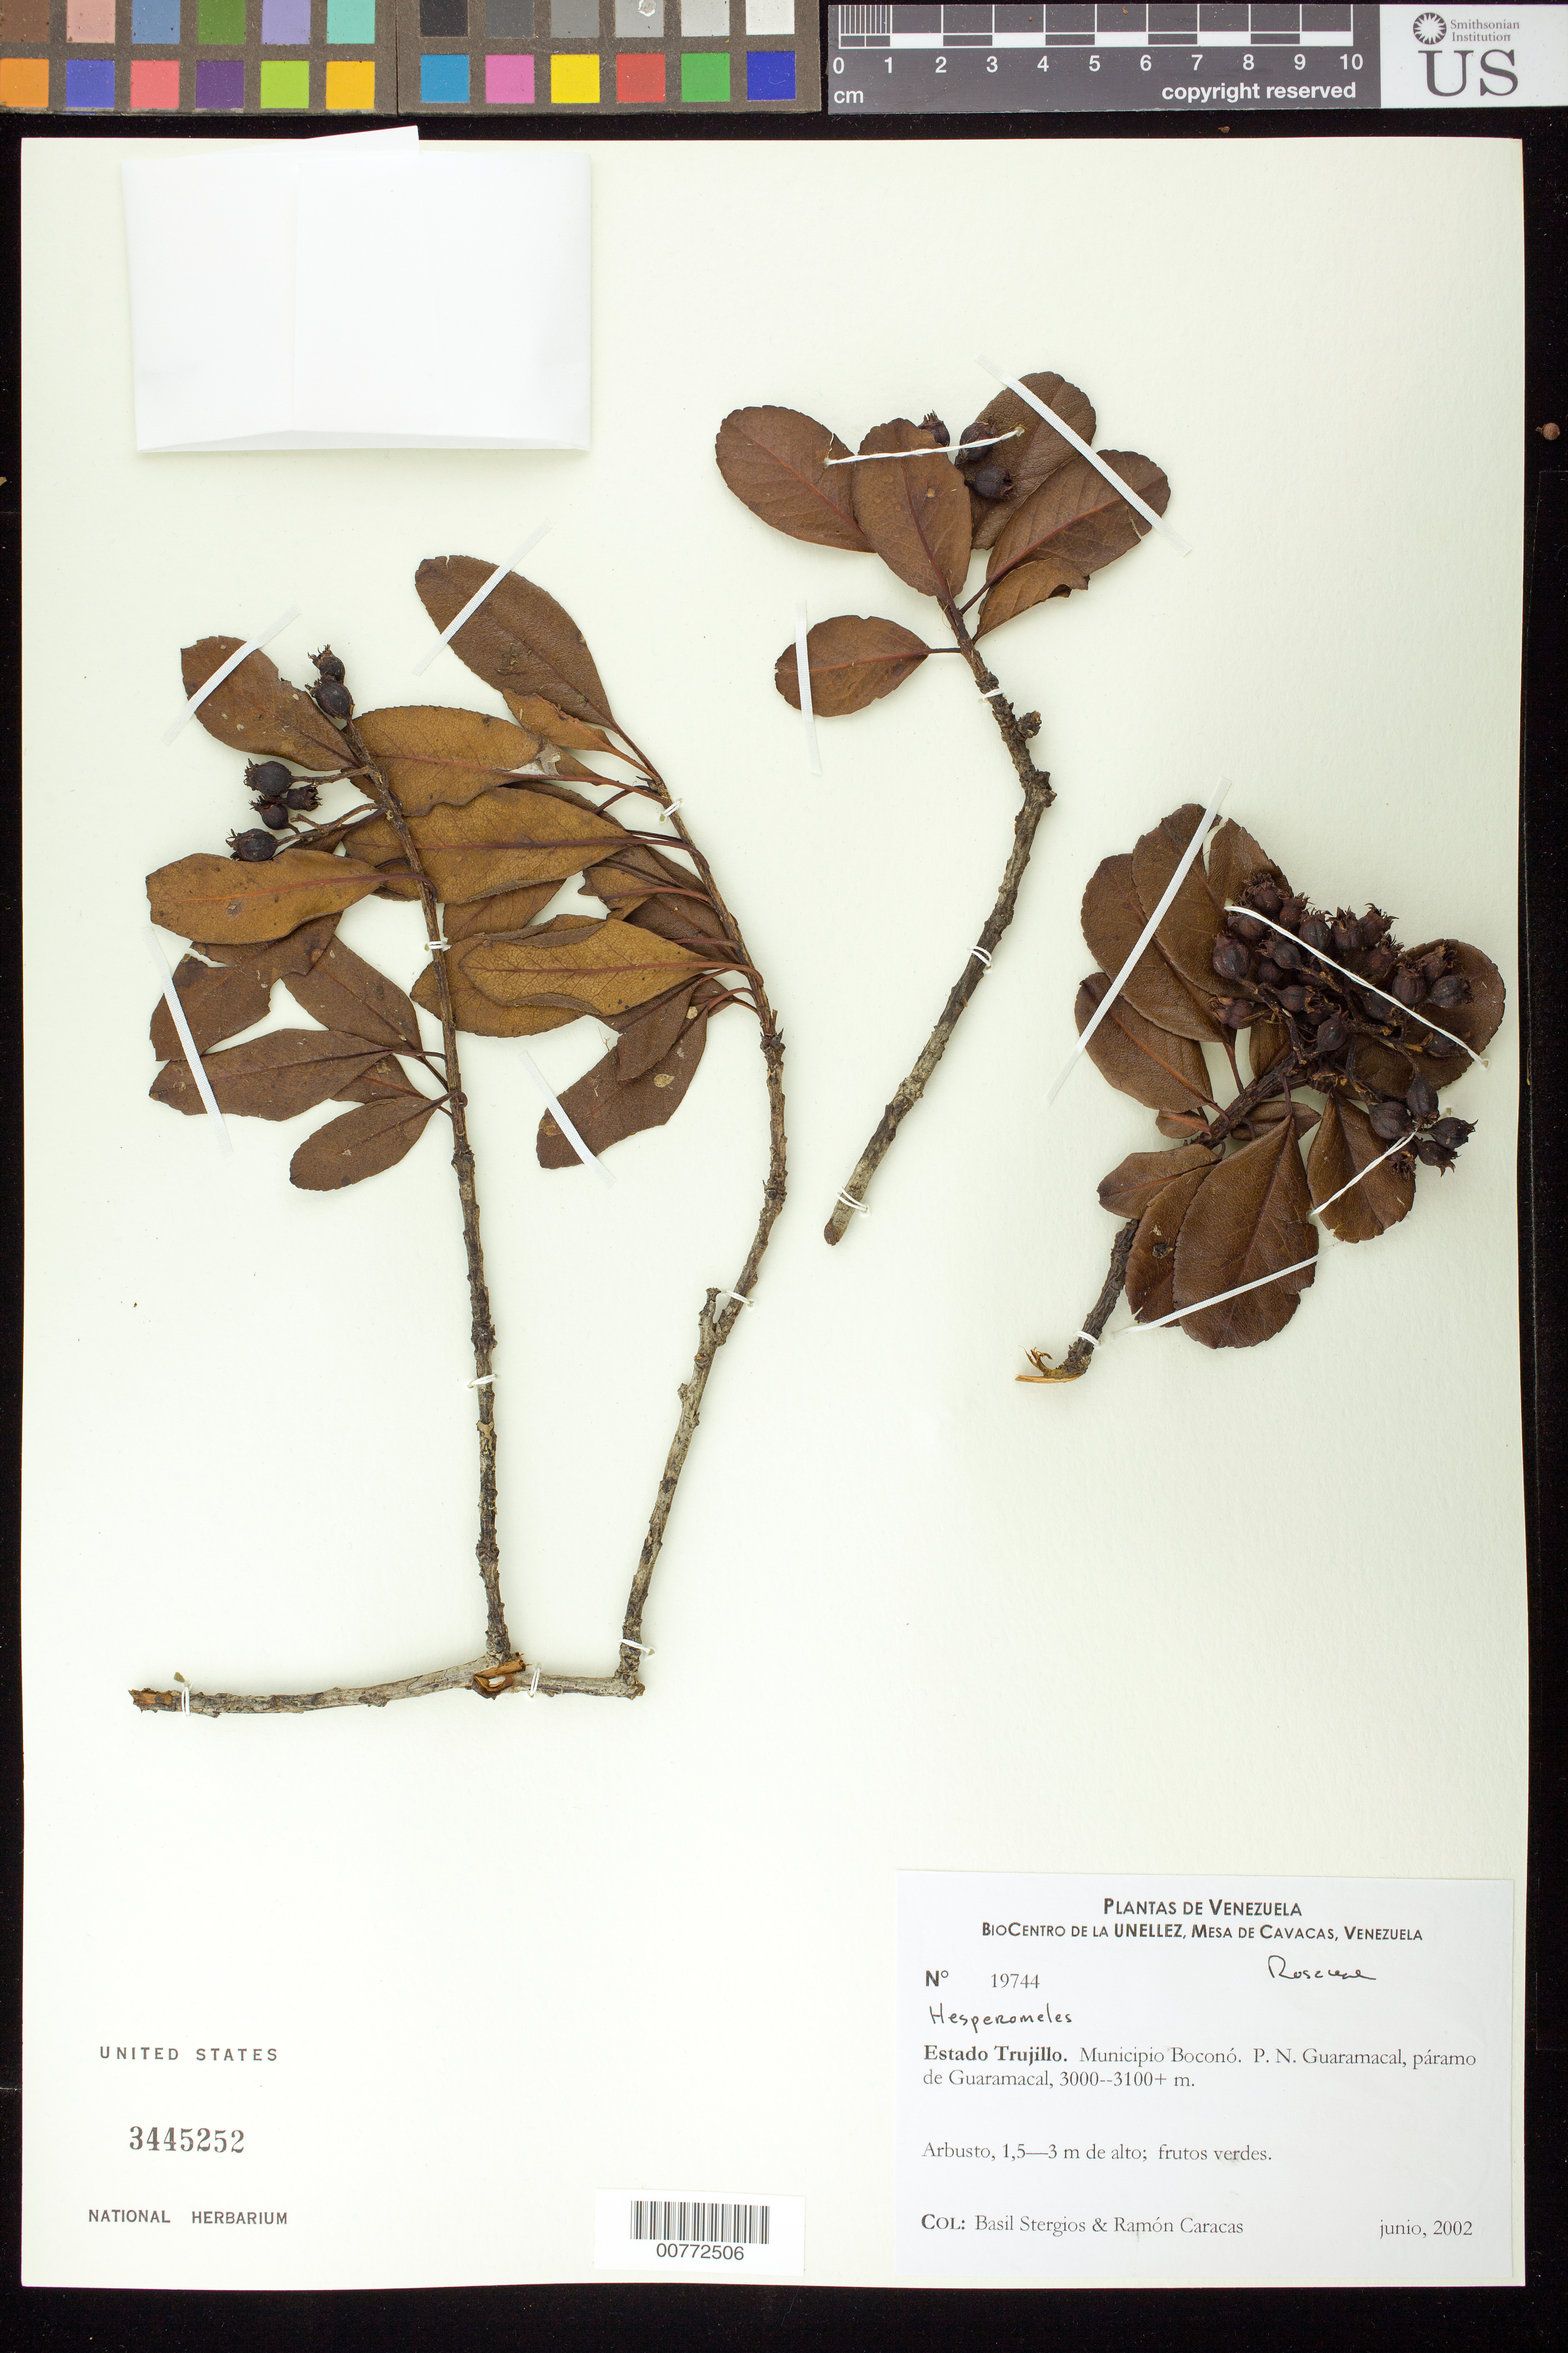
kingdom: Plantae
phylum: Tracheophyta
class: Magnoliopsida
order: Rosales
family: Rosaceae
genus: Hesperomeles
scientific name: Hesperomeles sp.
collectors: B. G. Stergios & R. Caracas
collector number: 19744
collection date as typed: Jun 2002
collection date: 2002-06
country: Venezuela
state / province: Trujillo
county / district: Boconó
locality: Parque Nacional Guaramacal, páramo de Guaramacal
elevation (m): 3000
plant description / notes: PORT, US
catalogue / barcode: US 3445252